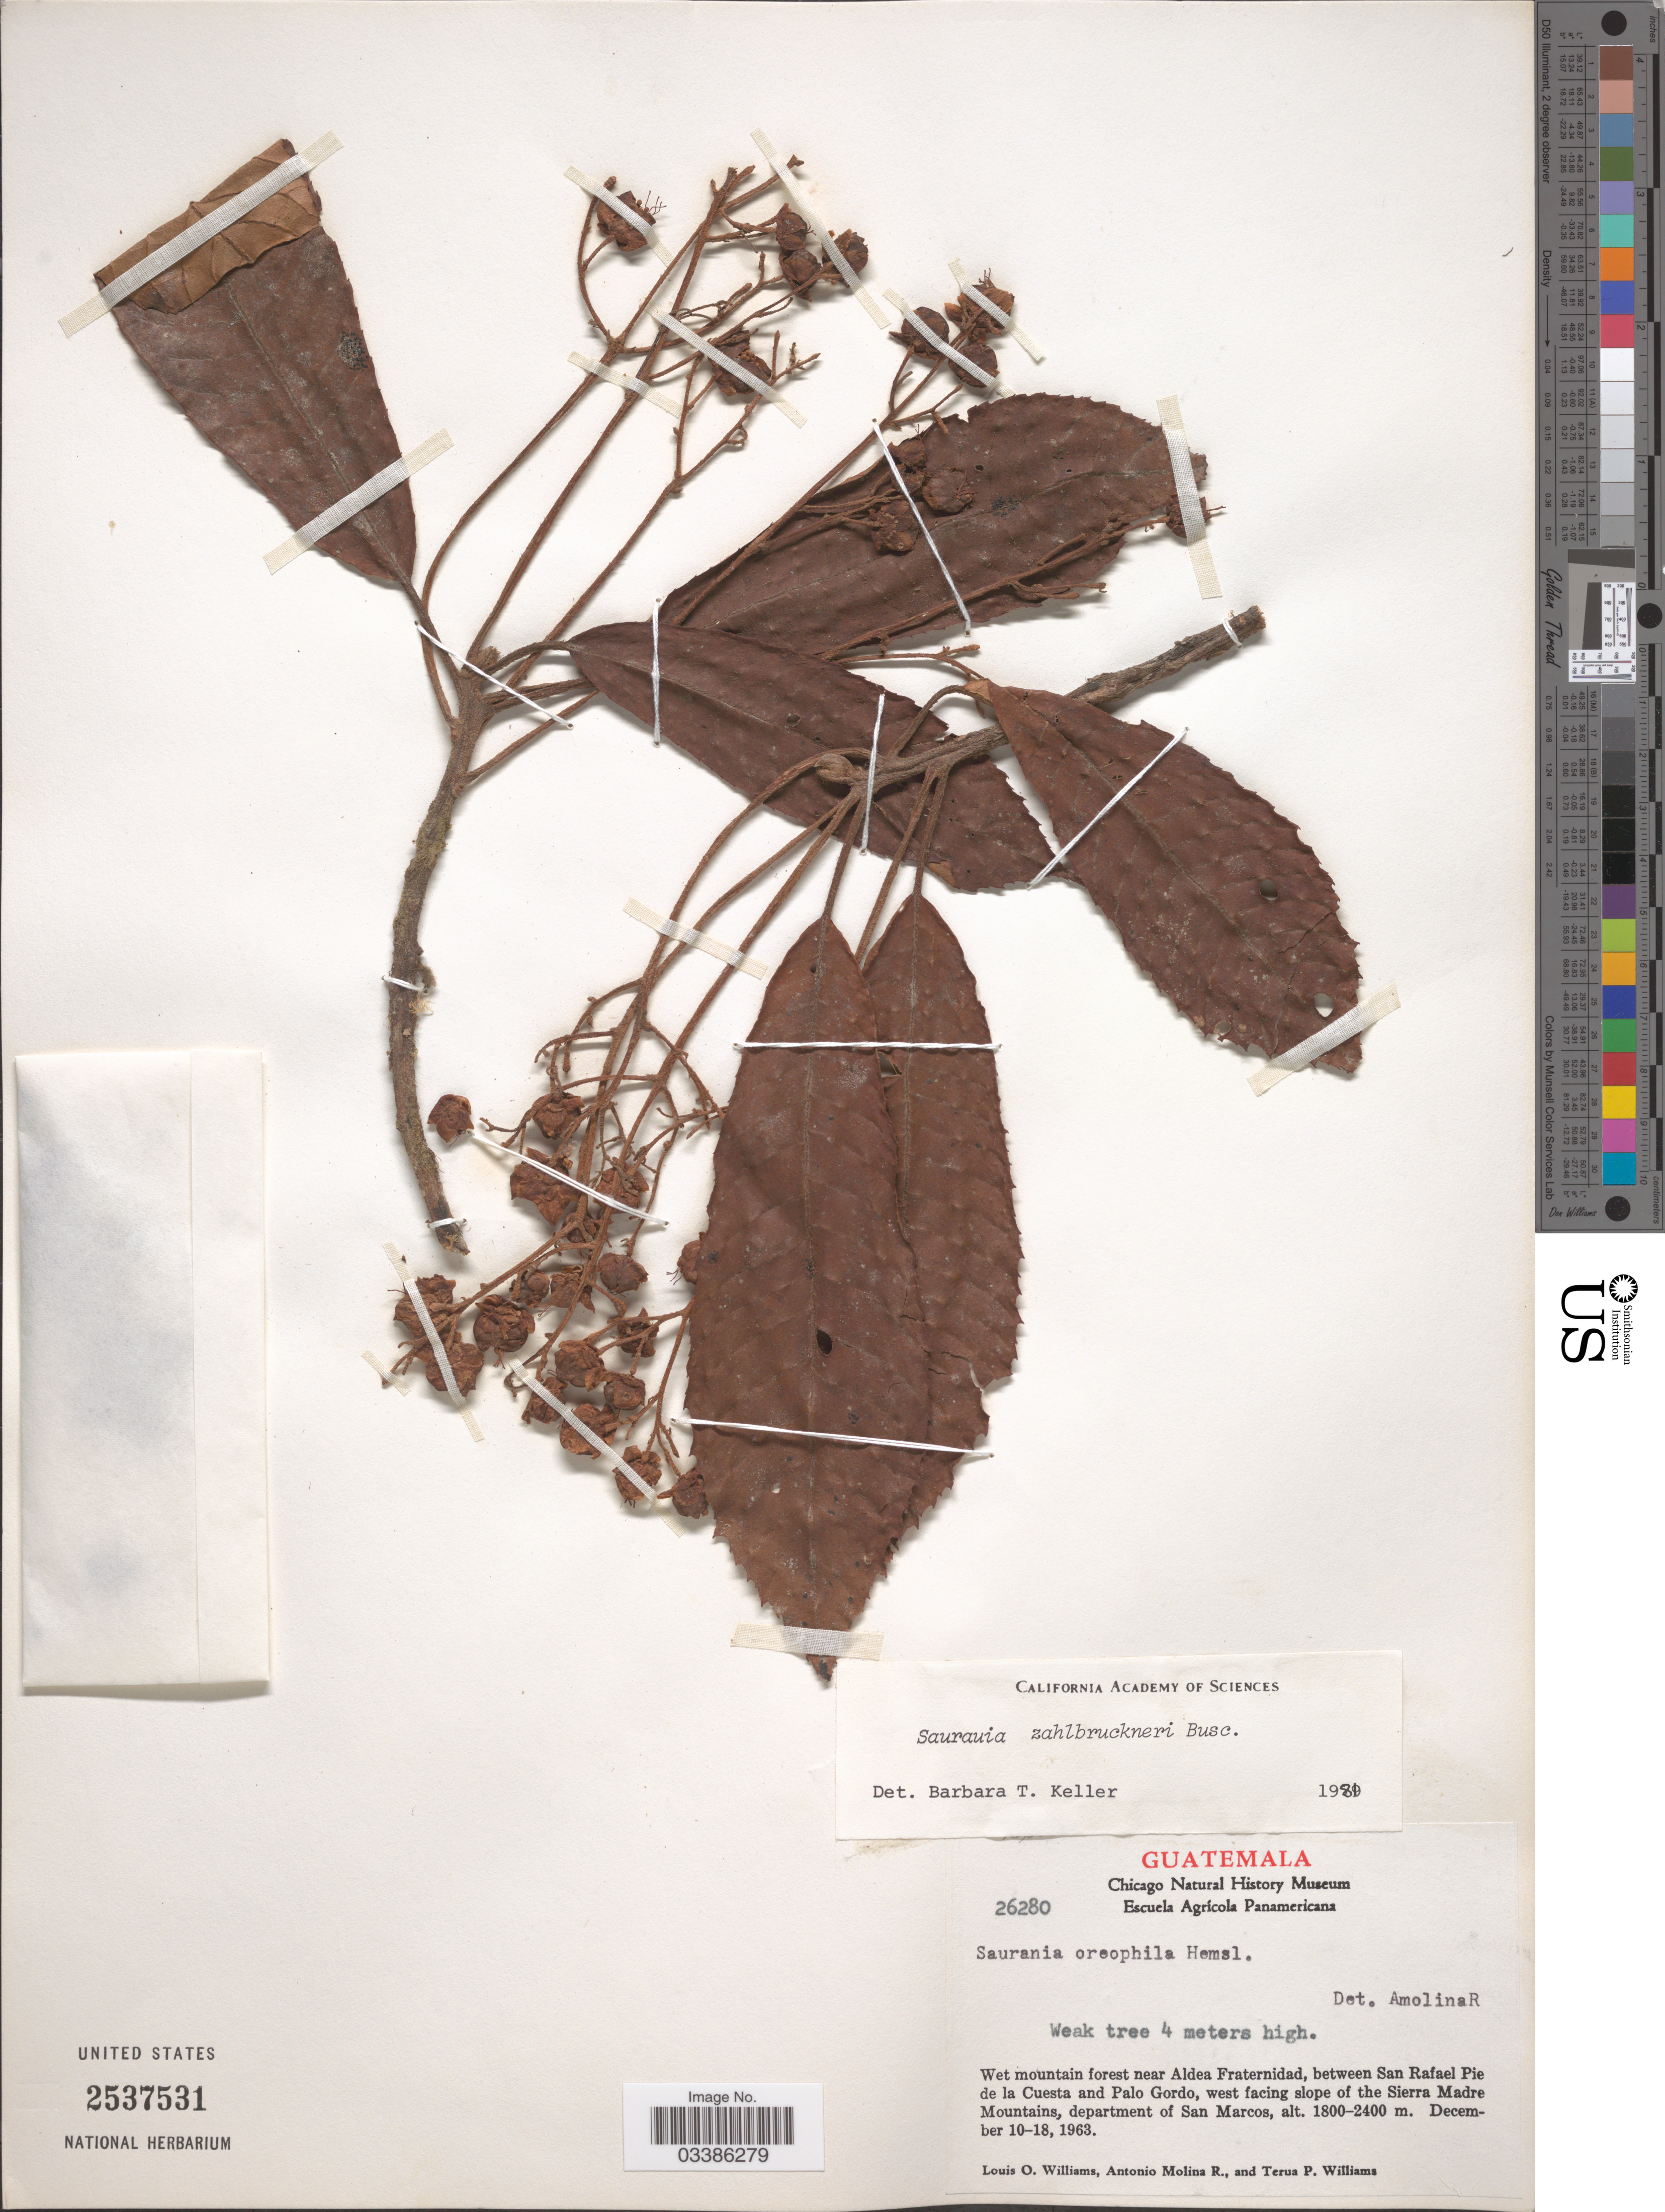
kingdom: Plantae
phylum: Tracheophyta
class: Magnoliopsida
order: Ericales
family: Actinidiaceae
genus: Saurauia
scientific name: Saurauia zahlbruckneri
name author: Buscal.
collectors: L. O. Williams, A. Molina R. & T. Williams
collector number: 26280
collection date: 1963-12-10/1963-12-18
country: Guatemala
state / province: San Marcos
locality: Wet mountain forest near Aldea Fraternidad, between San Rafael Pie de la Cuesta and Palo Gordo, west facing slope of the Sierra Madre Mountains, department of San Marcos.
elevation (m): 1800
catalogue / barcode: US 2537531